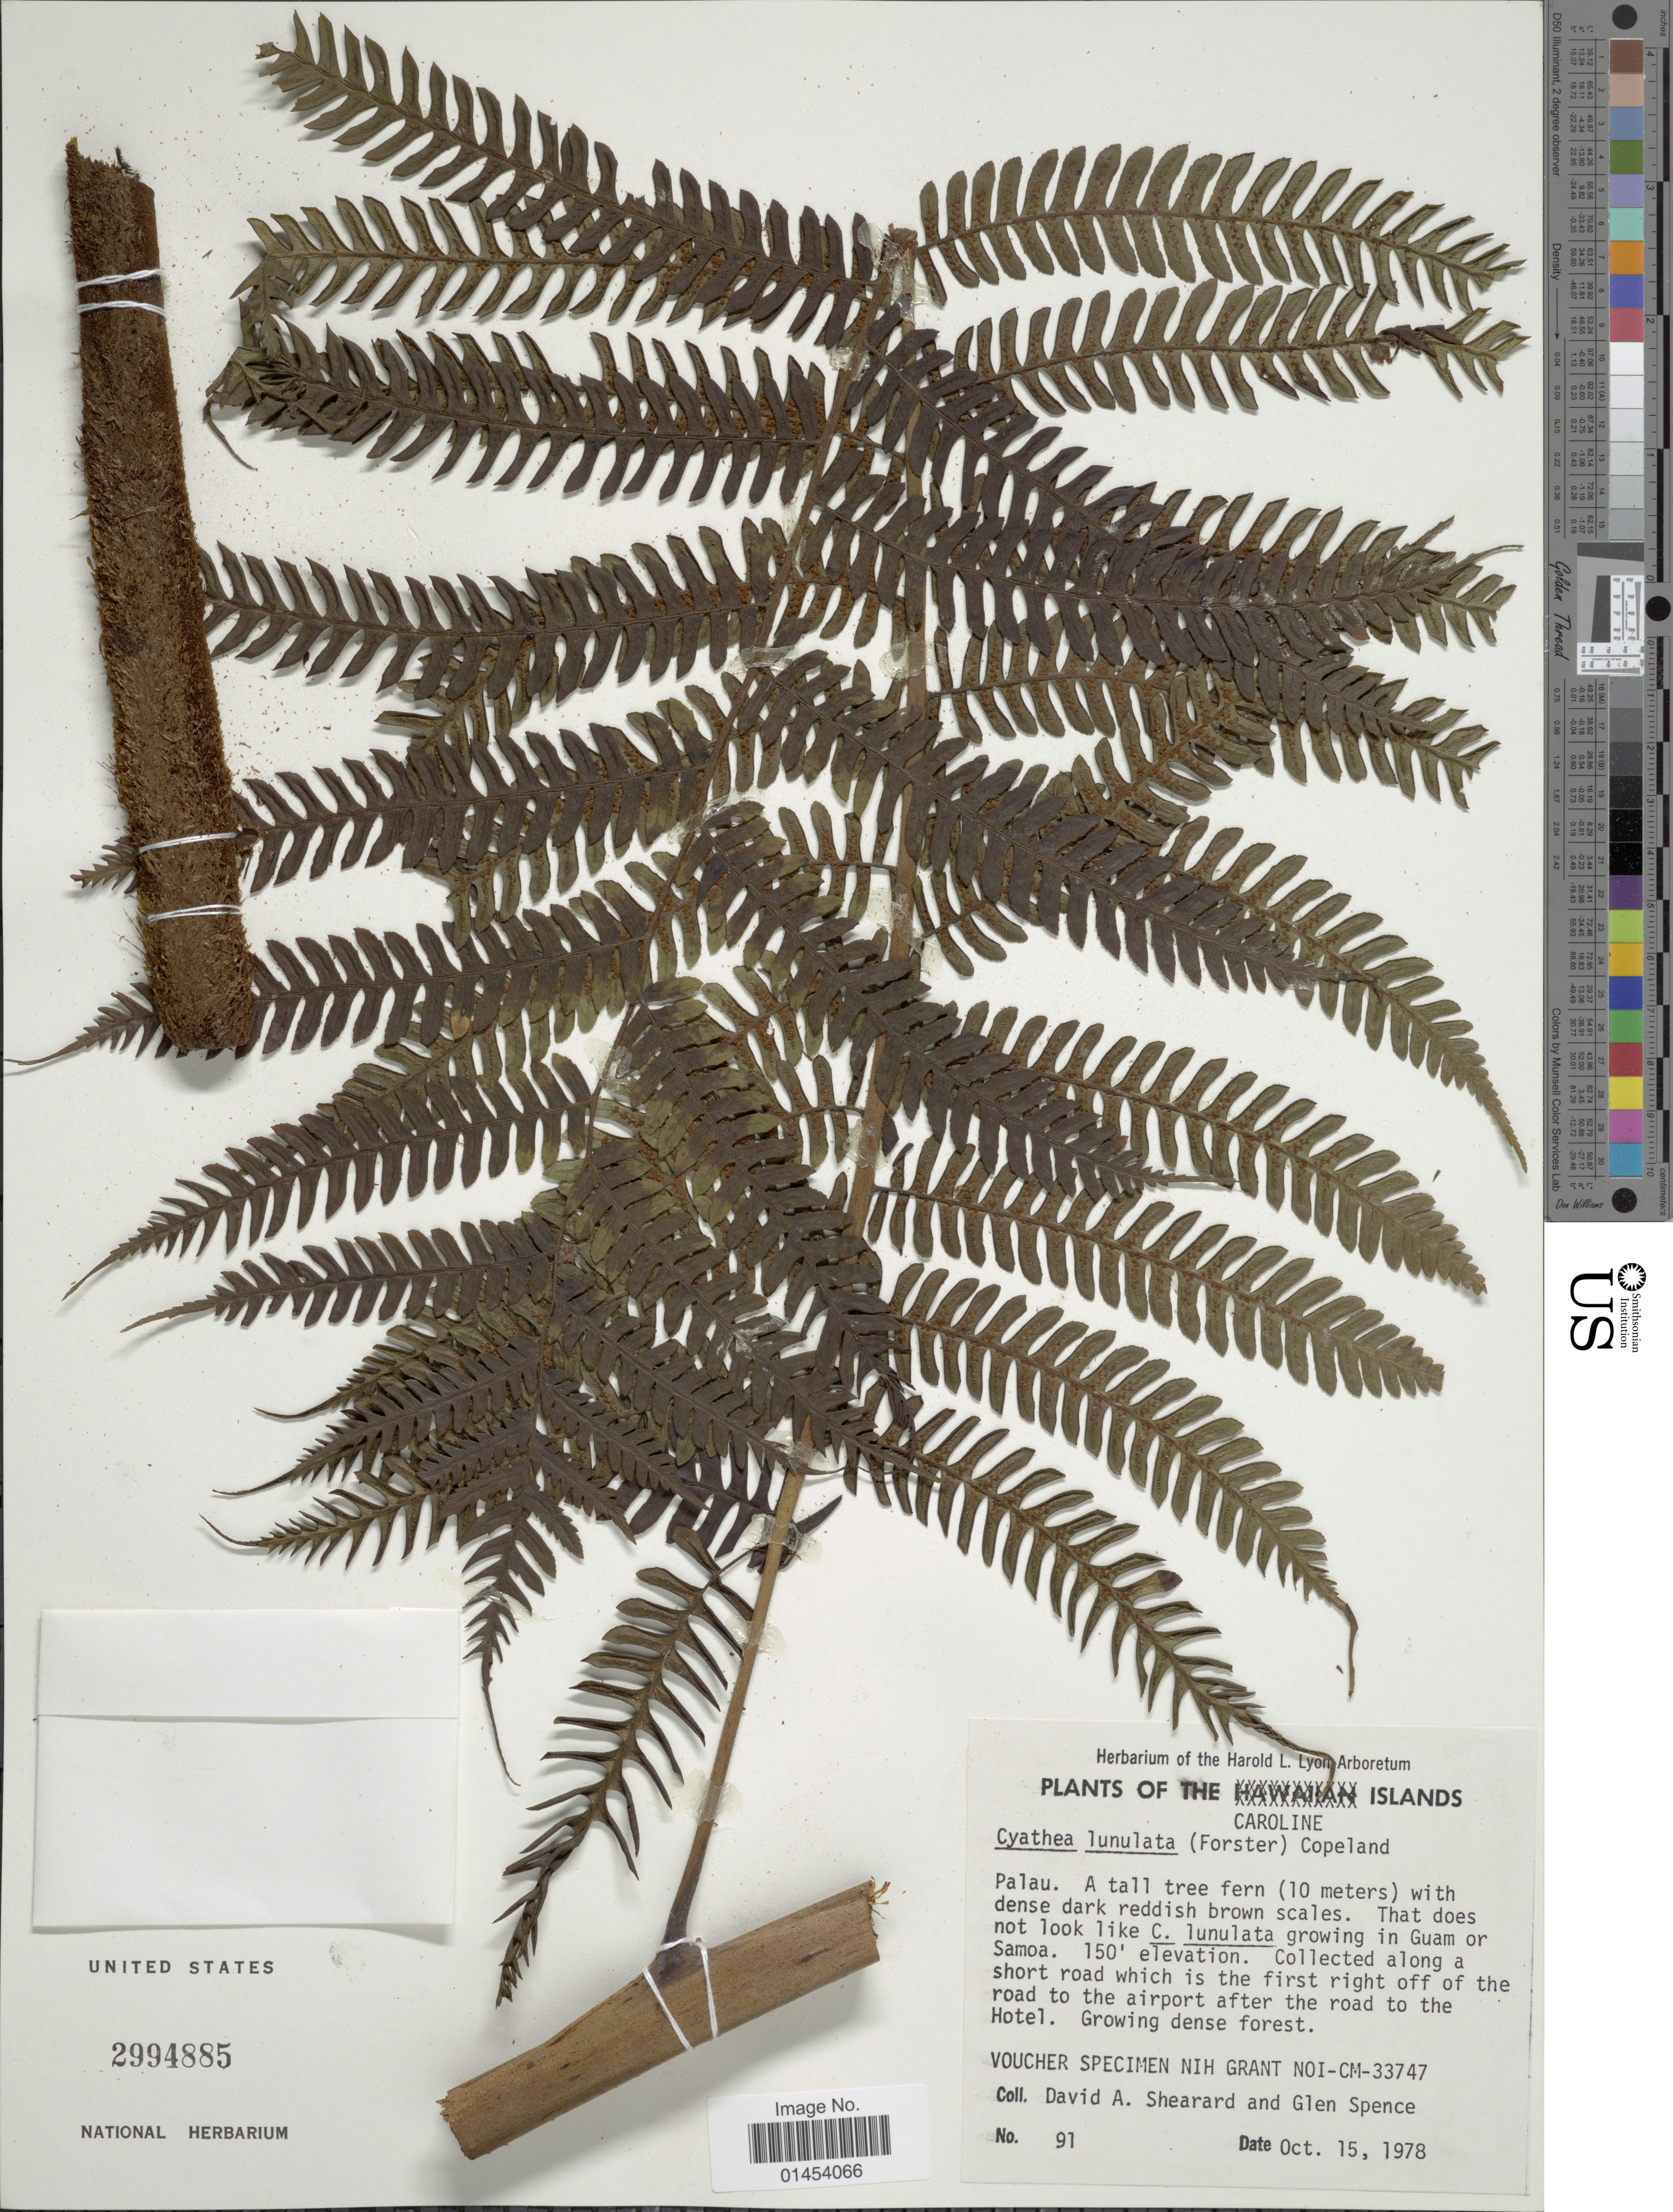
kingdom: Plantae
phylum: Tracheophyta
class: Polypodiopsida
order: Cyatheales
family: Cyatheaceae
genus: Cyathea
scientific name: Cyathea lunulata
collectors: D. Shearard & G. Spence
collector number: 91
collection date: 1978-10-15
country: Palau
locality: Palau. Growing in Guam or Samoa.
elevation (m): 46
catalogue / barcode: US 2994885